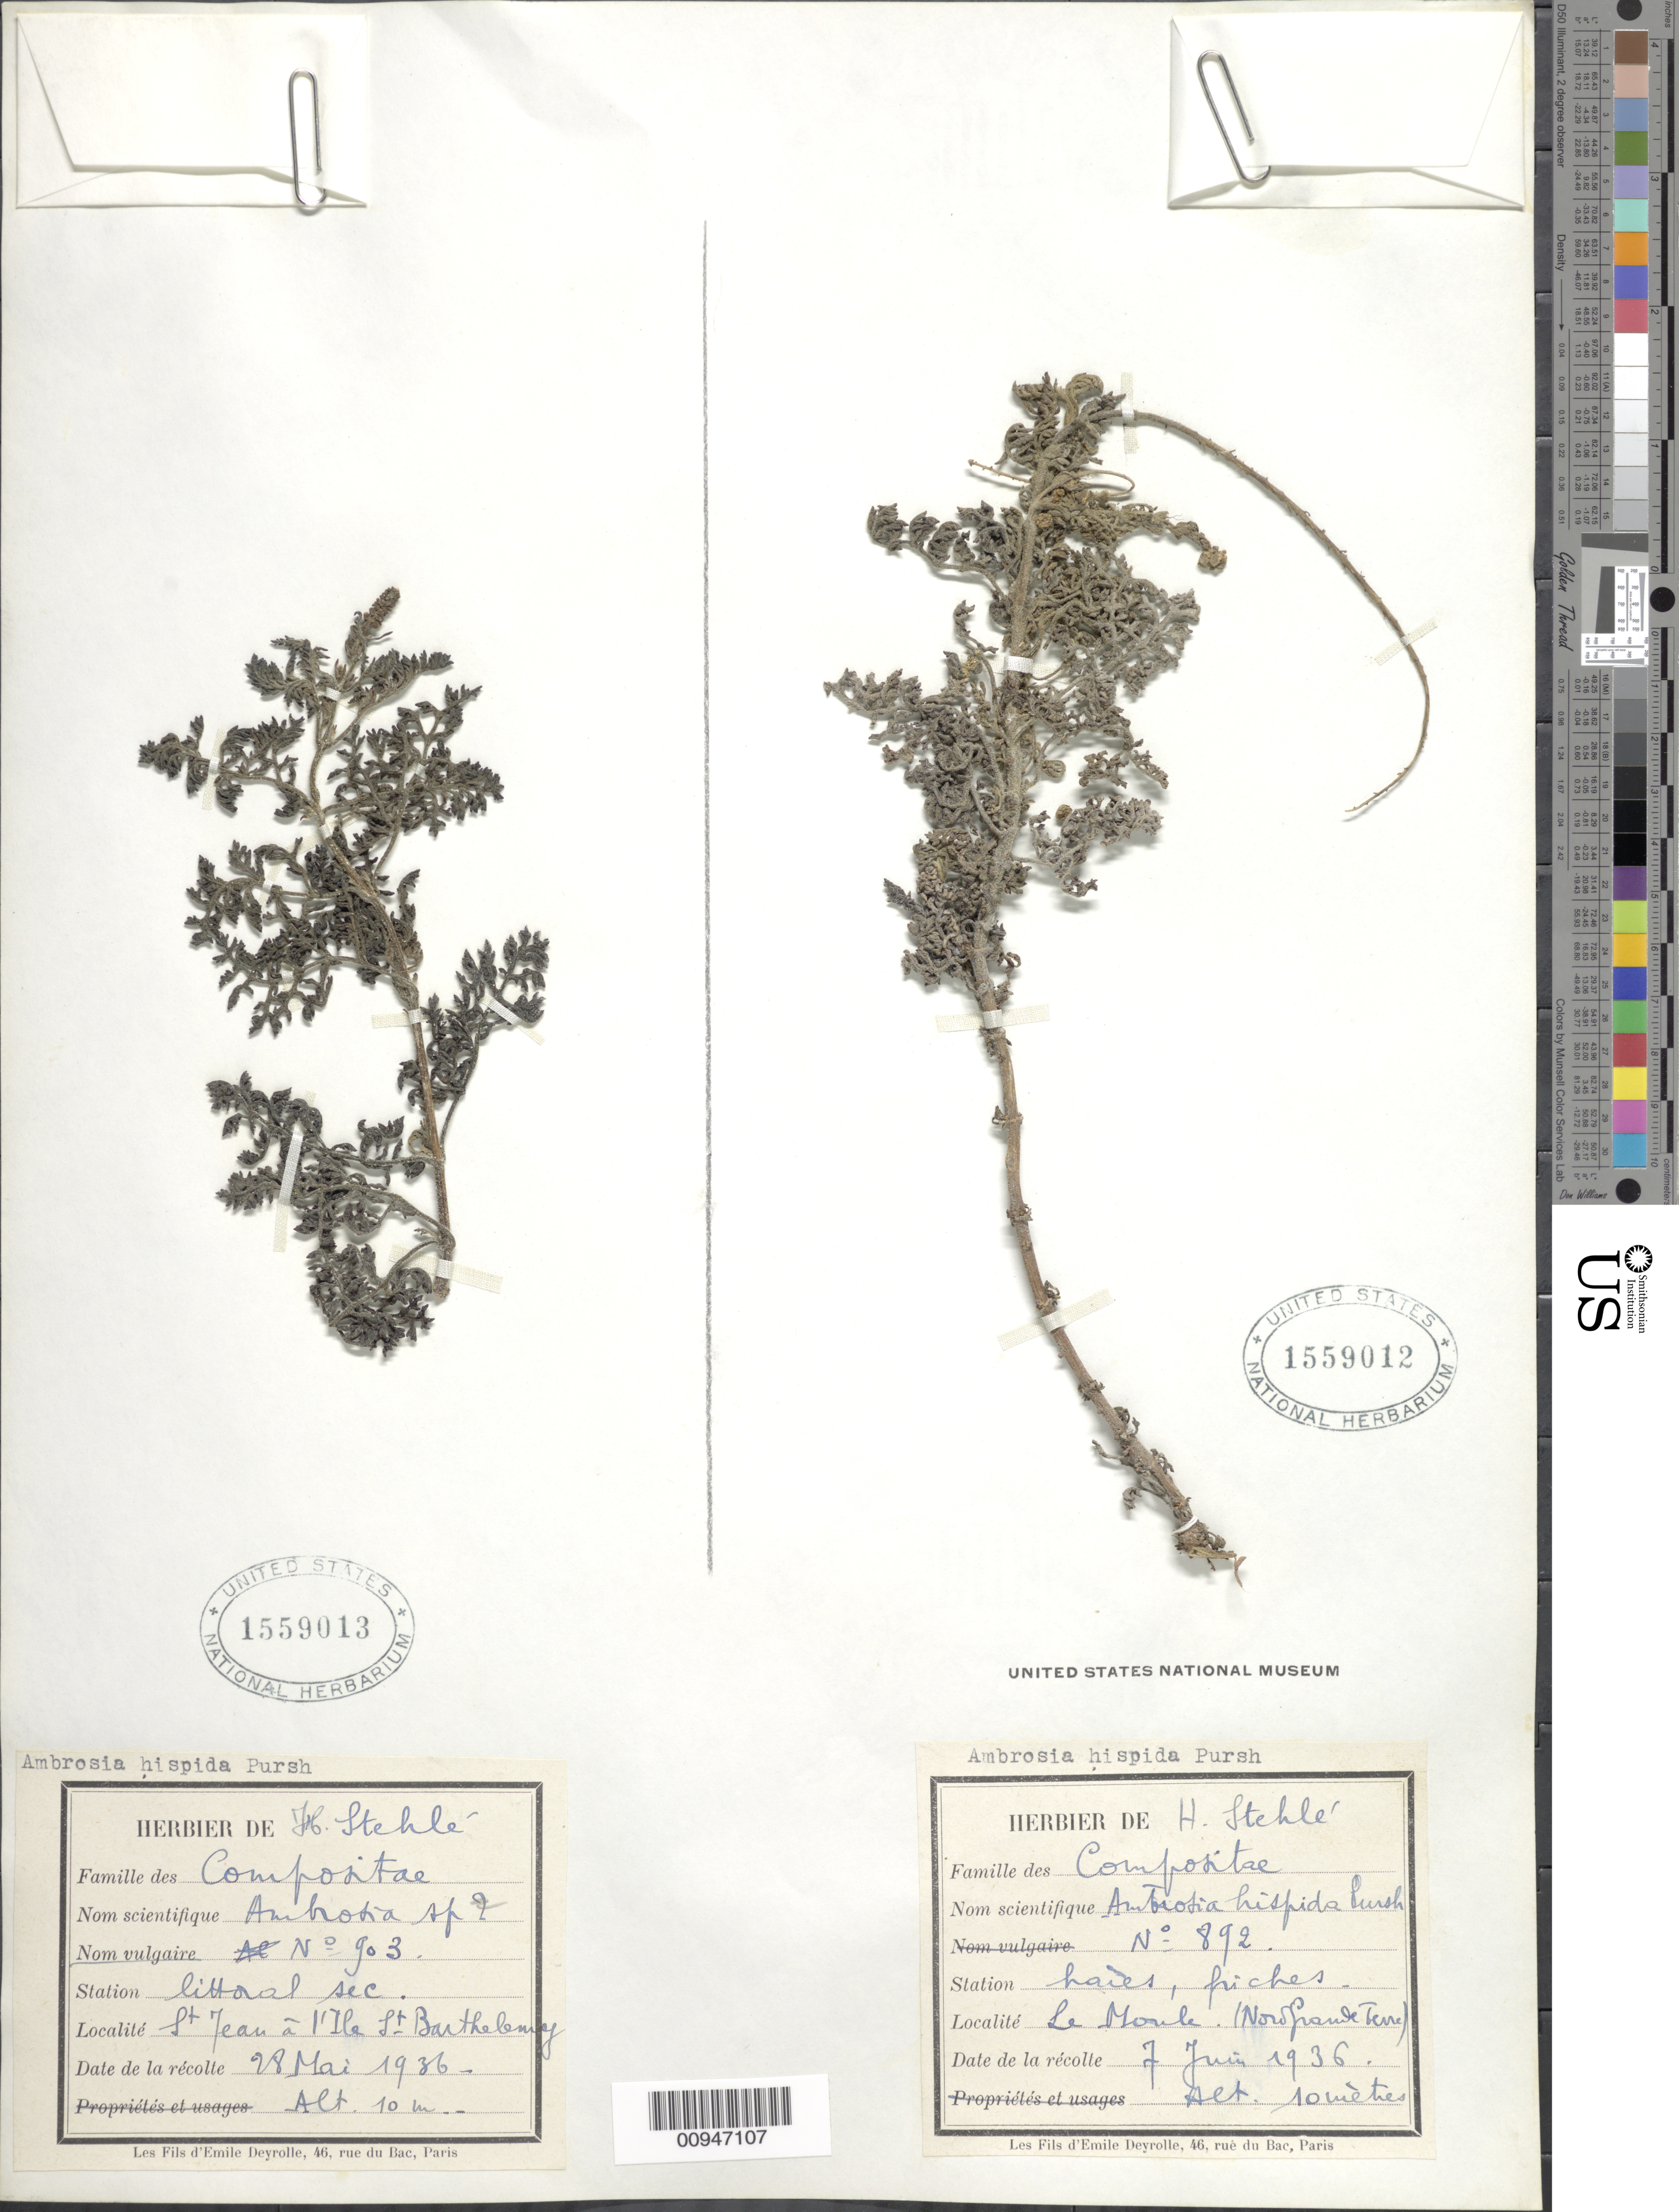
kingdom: Plantae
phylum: Tracheophyta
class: Magnoliopsida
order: Asterales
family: Asteraceae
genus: Ambrosia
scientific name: Ambrosia hispida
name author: Pursh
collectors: H. Stehlé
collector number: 892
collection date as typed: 07 Jun 1936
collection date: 1936-06-07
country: Guadeloupe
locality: Le Moule (Nord Grande Terre)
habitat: Haies, friches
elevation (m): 10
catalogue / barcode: US 1559012